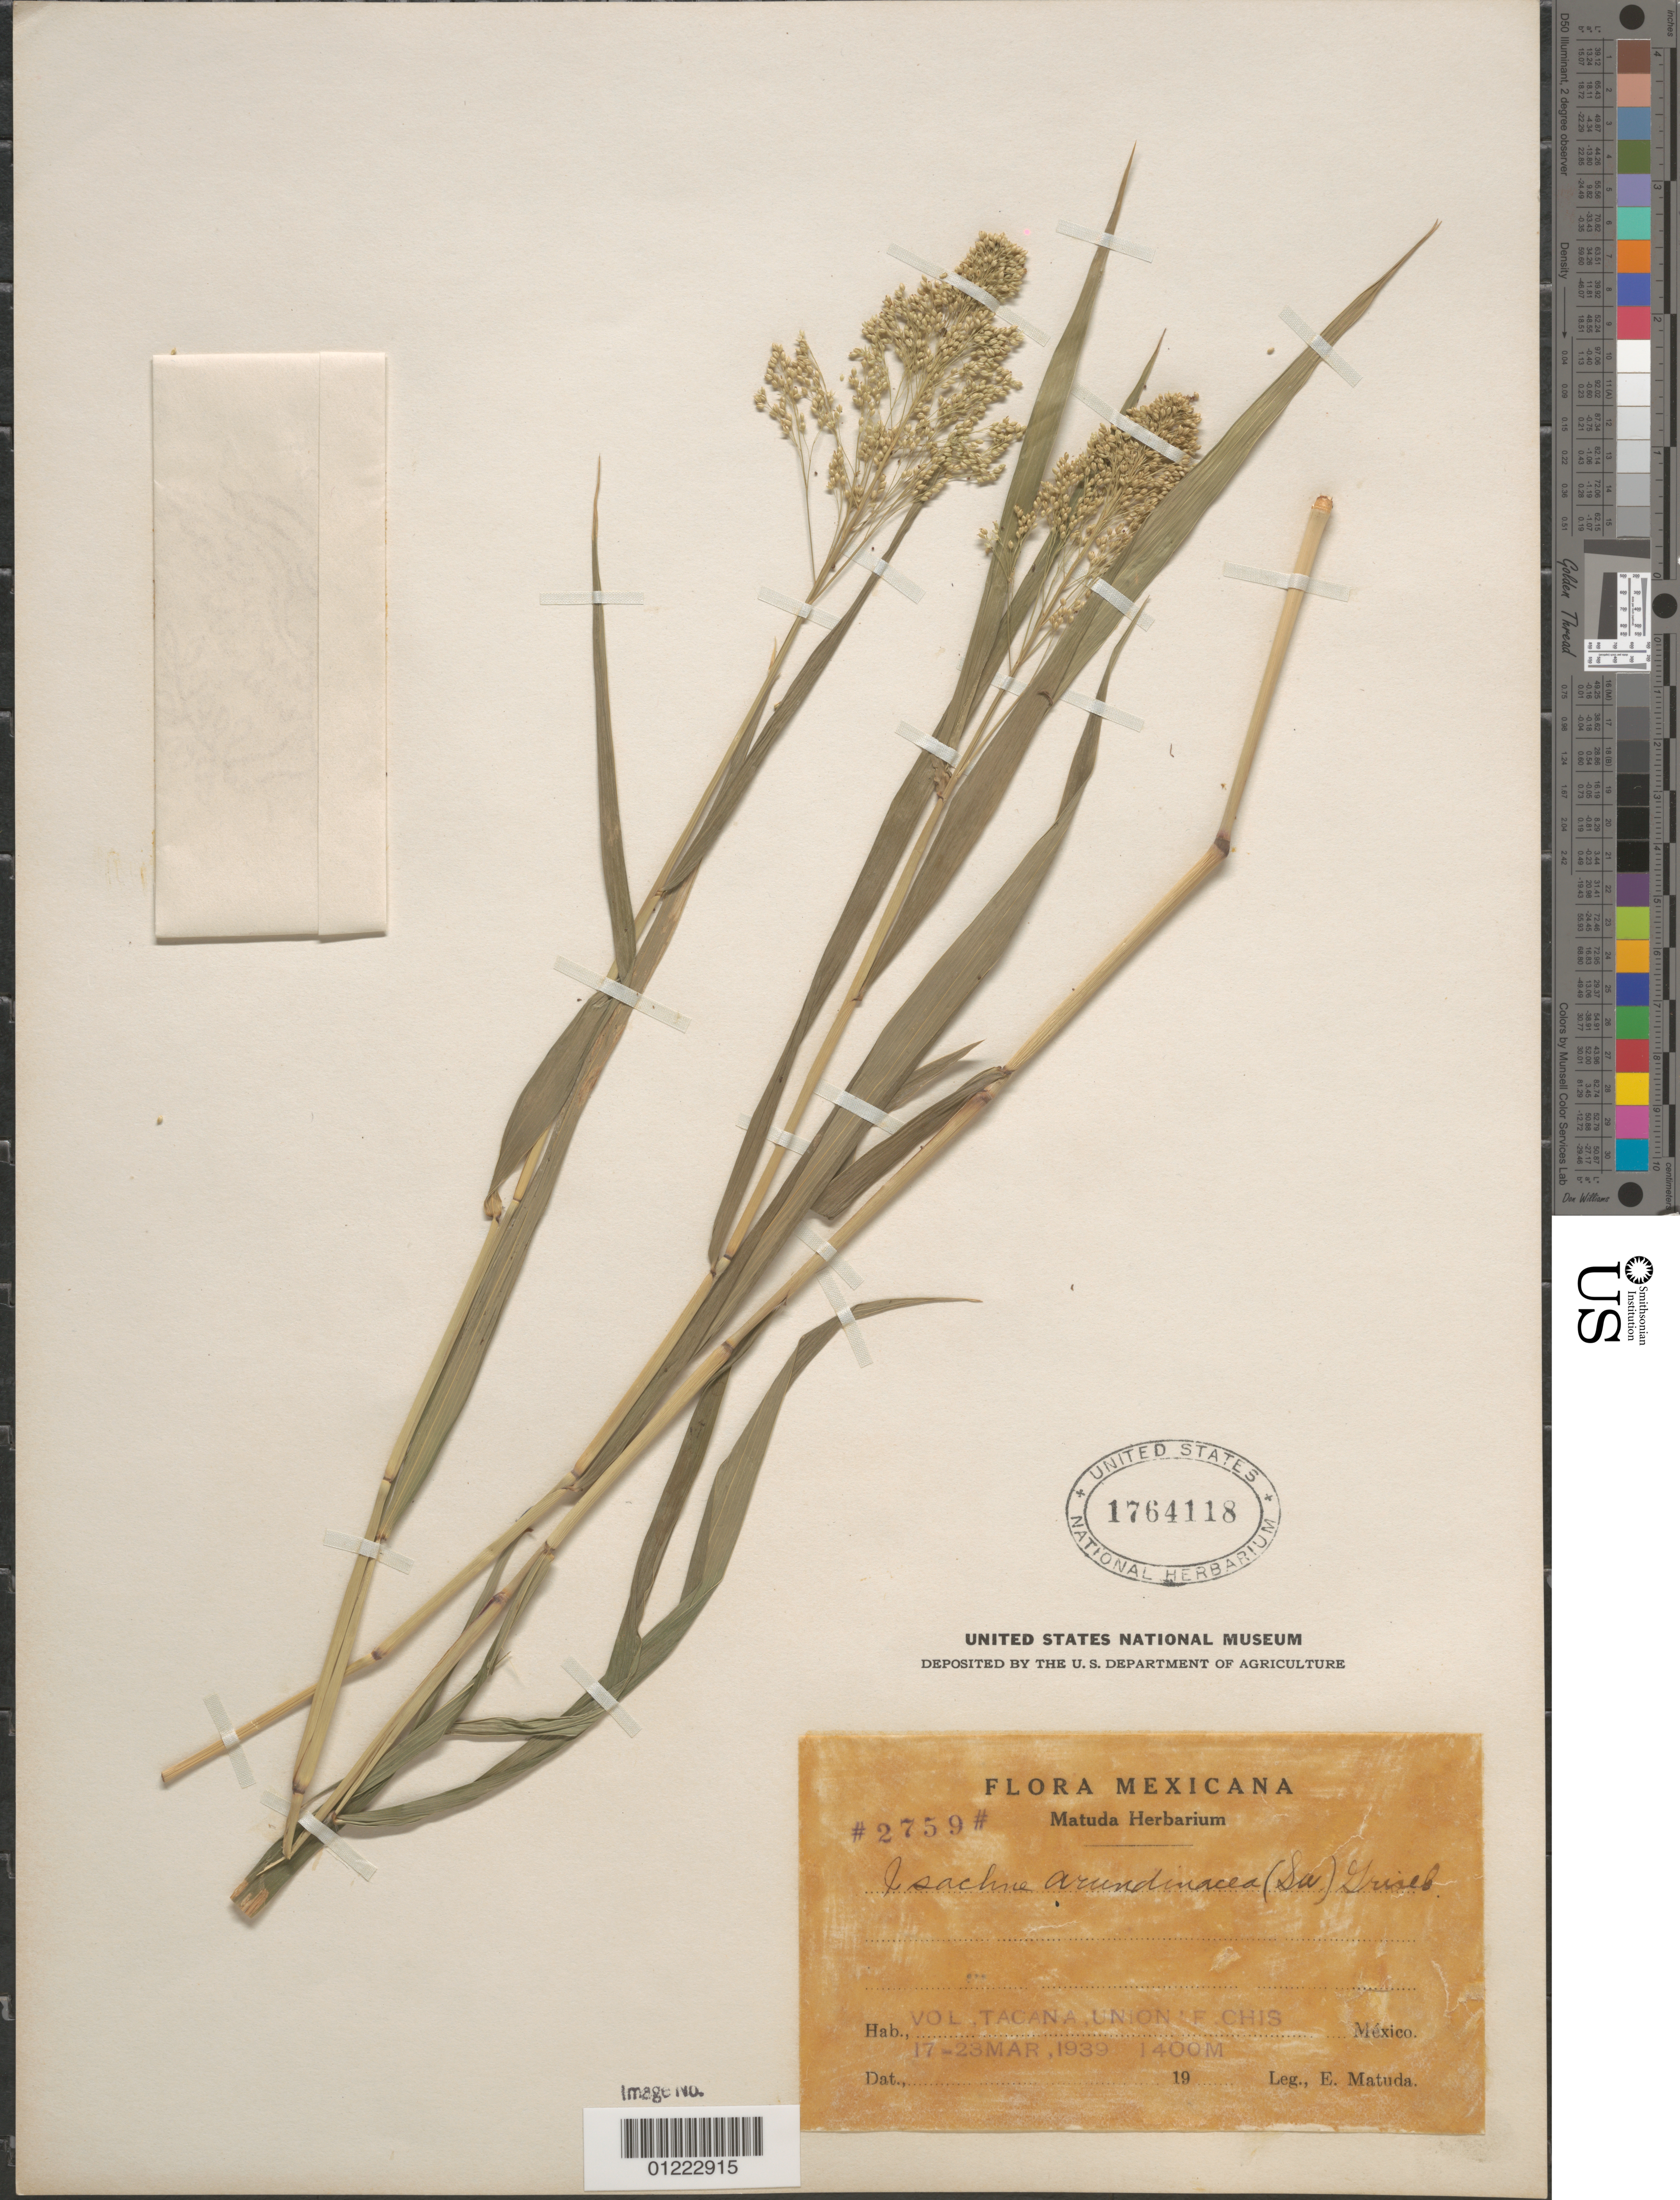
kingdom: Plantae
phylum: Tracheophyta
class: Liliopsida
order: Poales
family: Poaceae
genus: Isachne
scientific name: Isachne arundinacea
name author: (Sw.) Griseb.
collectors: E. Matuda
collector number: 2759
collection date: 1939-03-23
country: Mexico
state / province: México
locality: Vol Tacana, Union F. Chis;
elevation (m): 1400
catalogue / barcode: US 1764118